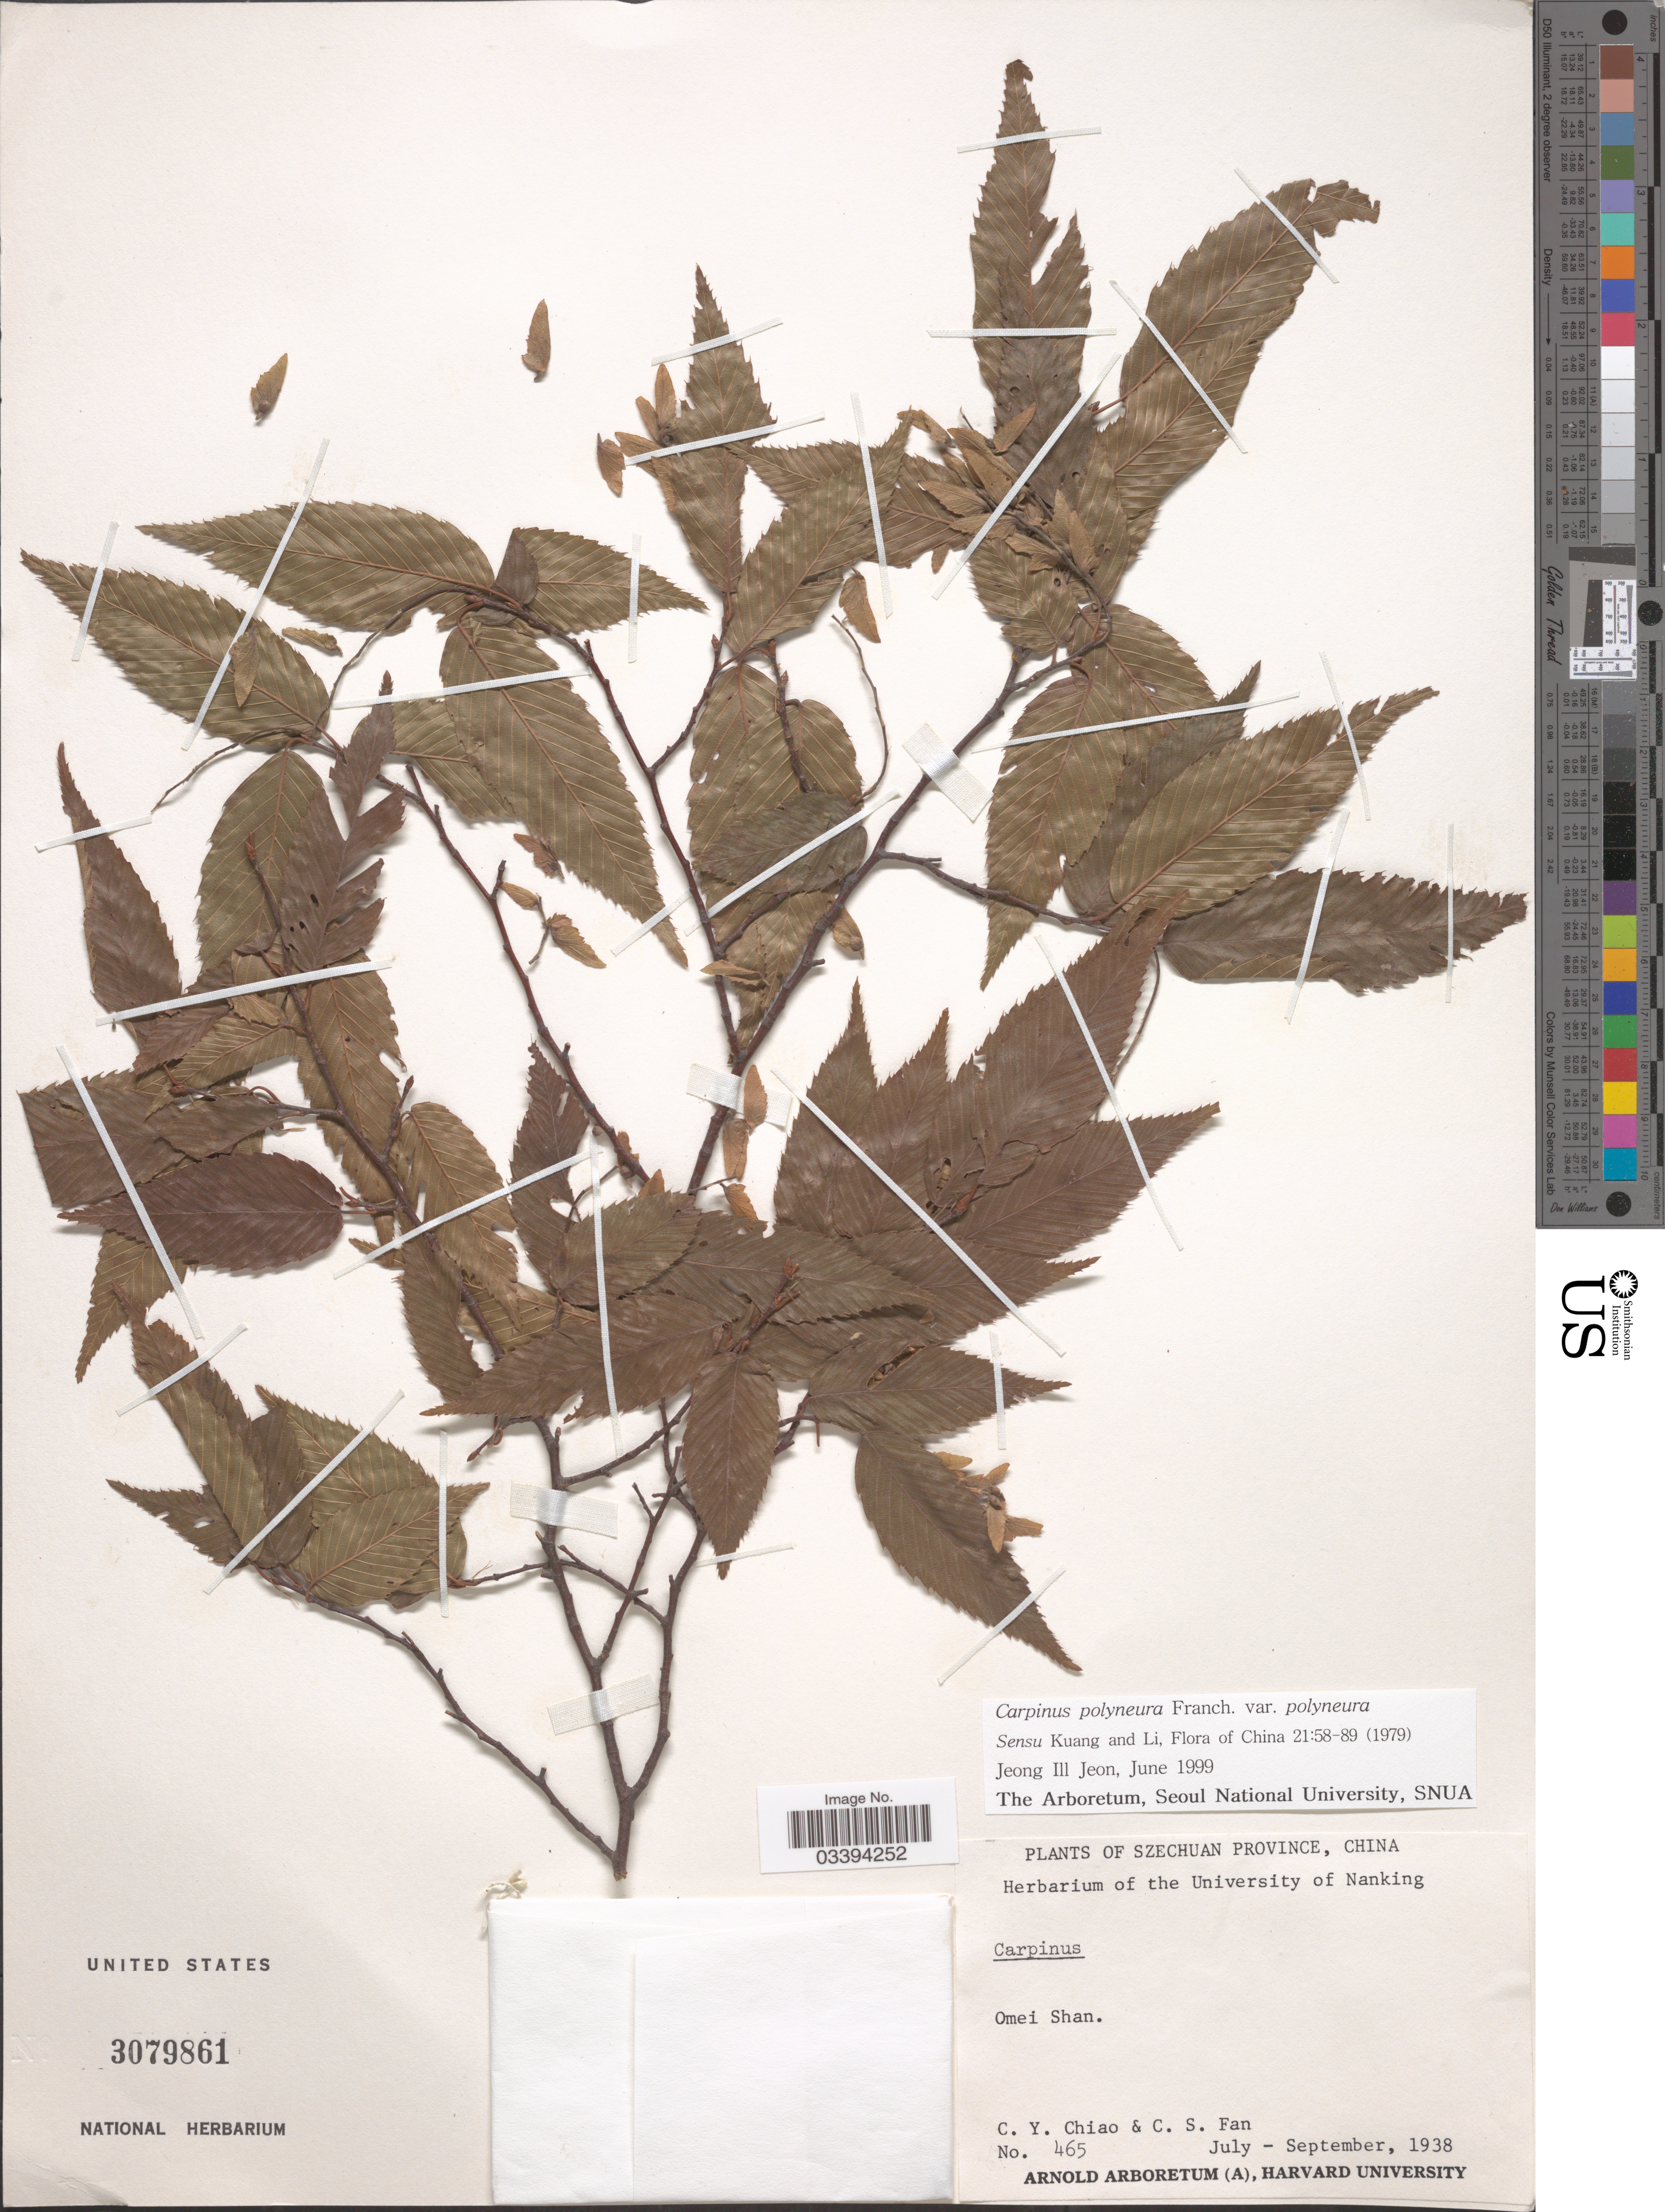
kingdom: Plantae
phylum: Tracheophyta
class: Magnoliopsida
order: Fagales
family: Betulaceae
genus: Carpinus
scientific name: Carpinus polyneura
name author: Franch.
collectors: C. Y. Chiao & C. S. Fan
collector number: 465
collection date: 1938-07/1938-09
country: China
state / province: Sichuan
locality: Szechuan Province. Omei Shan.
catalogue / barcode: US 3079861